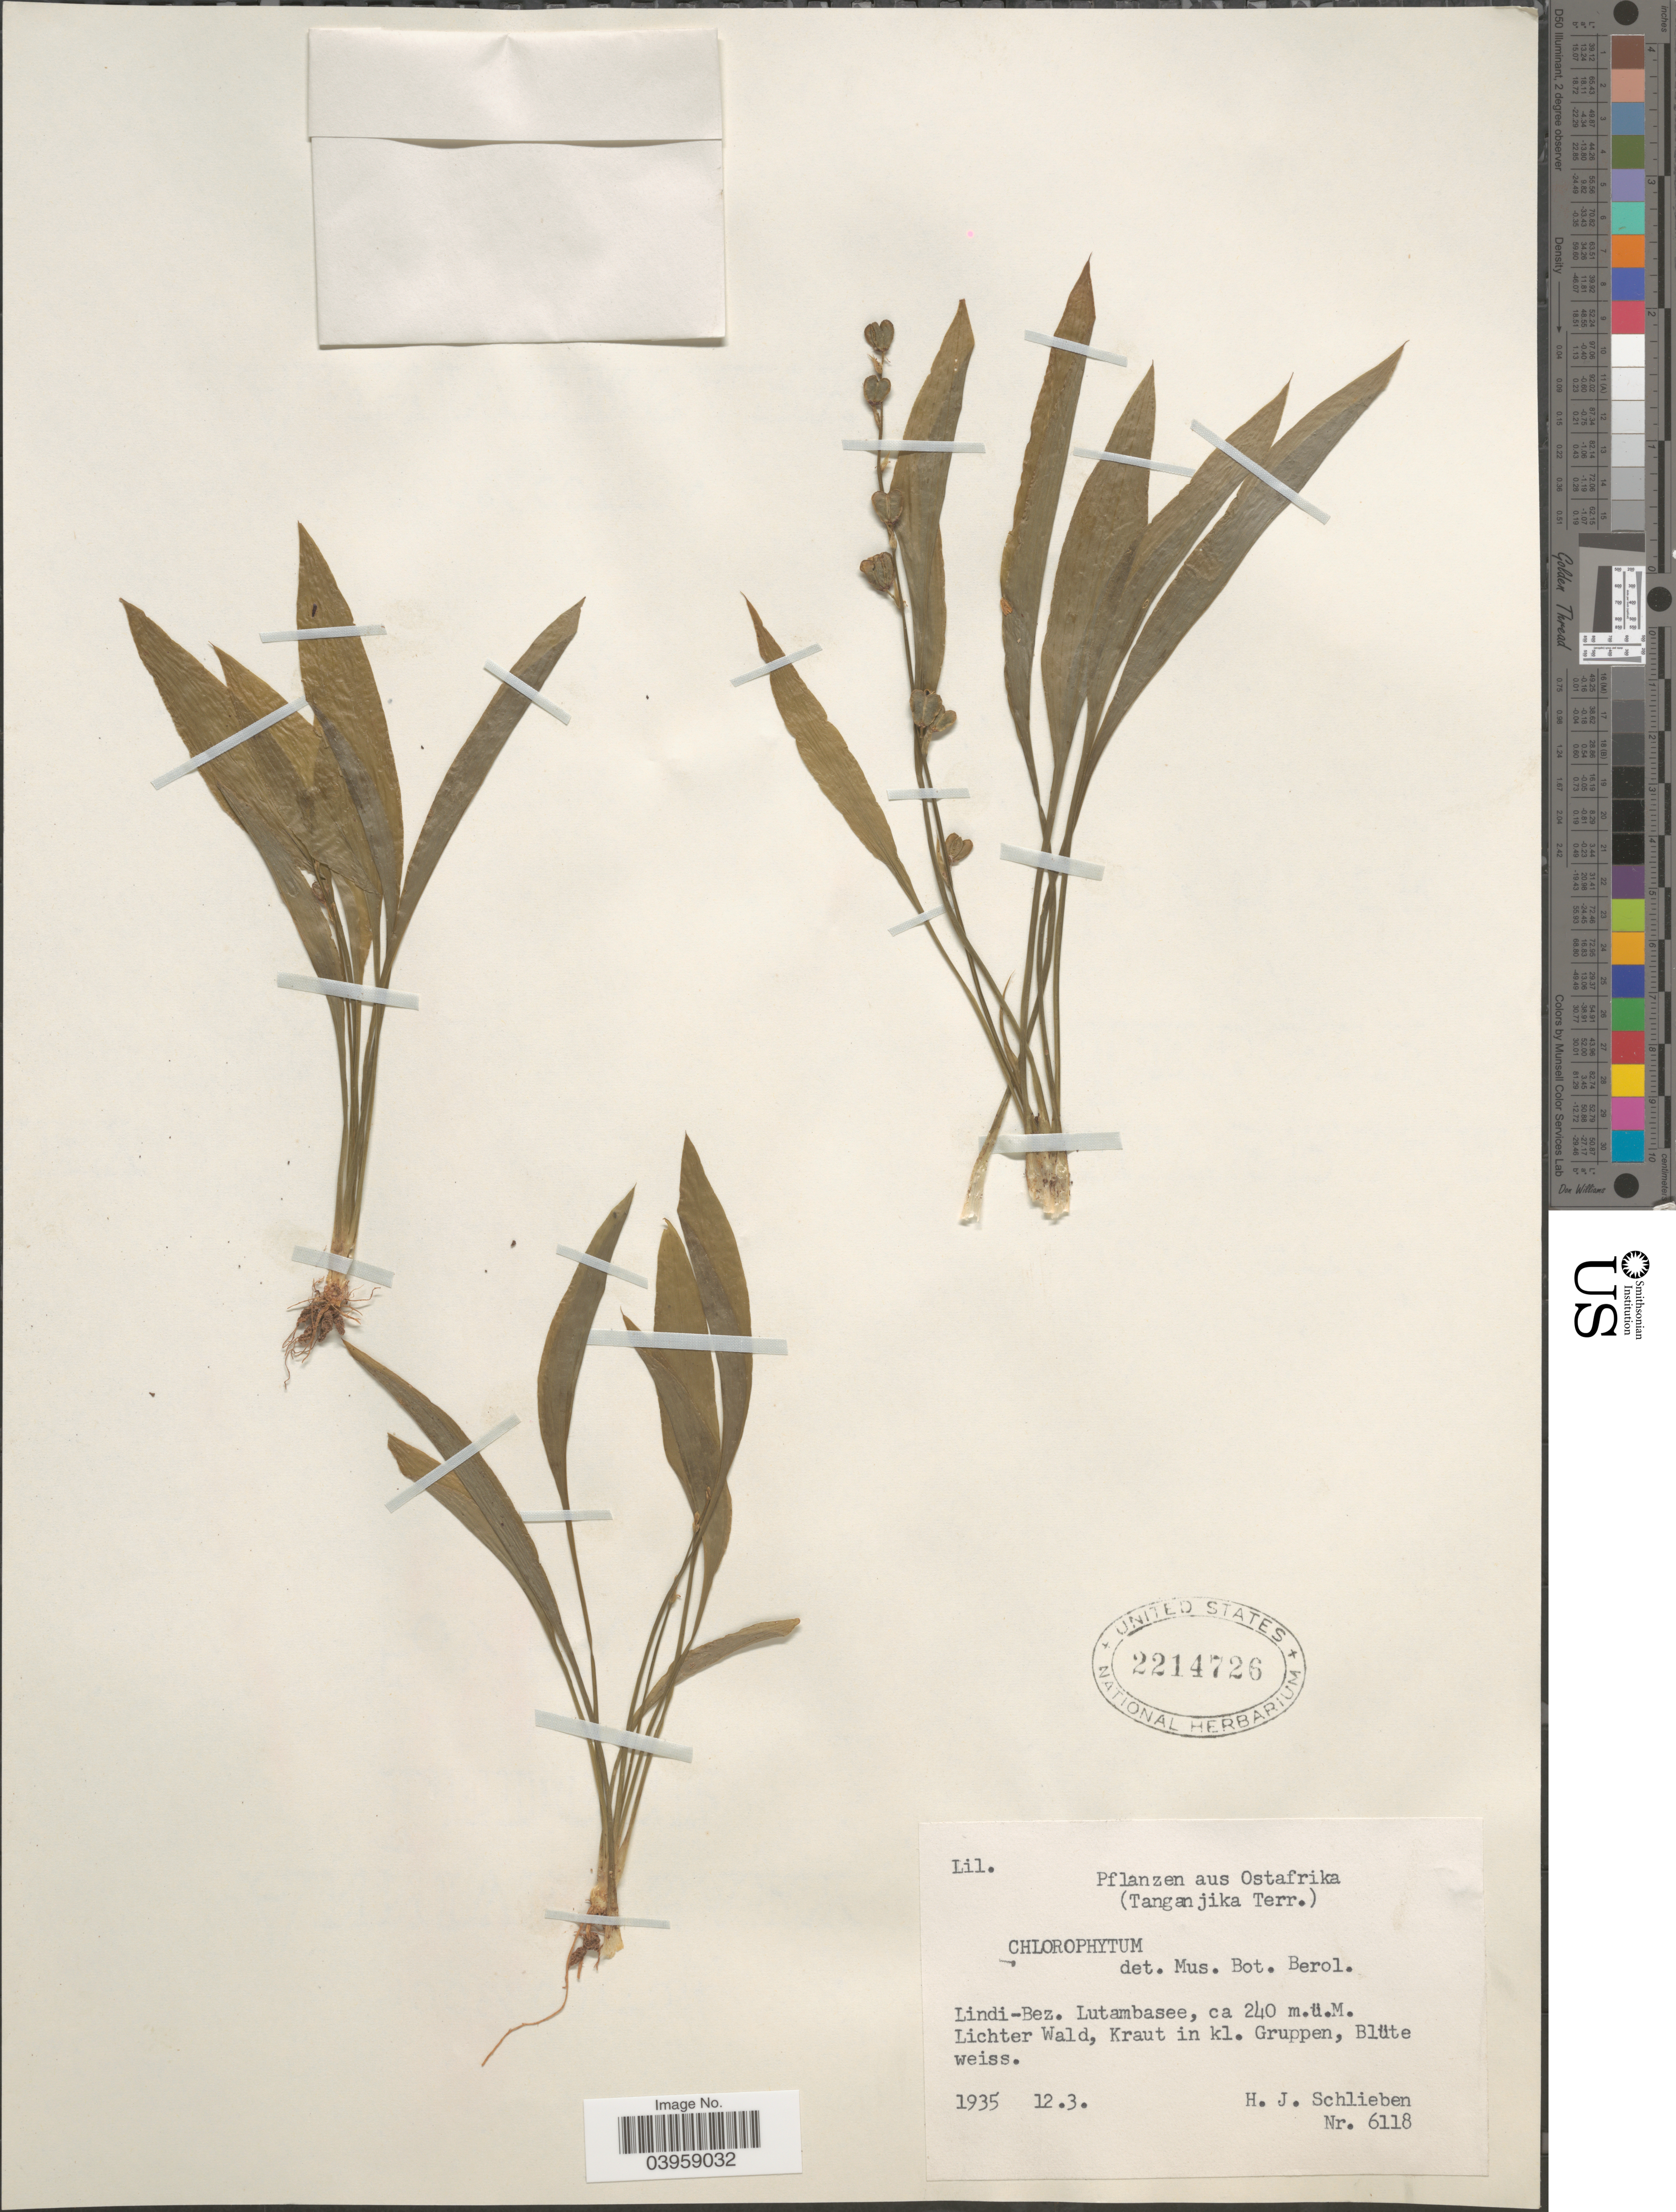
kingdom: Plantae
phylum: Tracheophyta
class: Liliopsida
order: Asparagales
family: Asparagaceae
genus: Chlorophytum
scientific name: Chlorophytum sp.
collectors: H. J. Schlieben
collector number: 6118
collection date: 1935-03-12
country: Tanzania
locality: Ostafrika. (Tanganjika Terr.) Lindi-Bez. Lutambasee, ca 240 m.ü.M. Lichter Wald, Kraut in kl. Gruppen, Blüte weiss.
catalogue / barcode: US 2214726